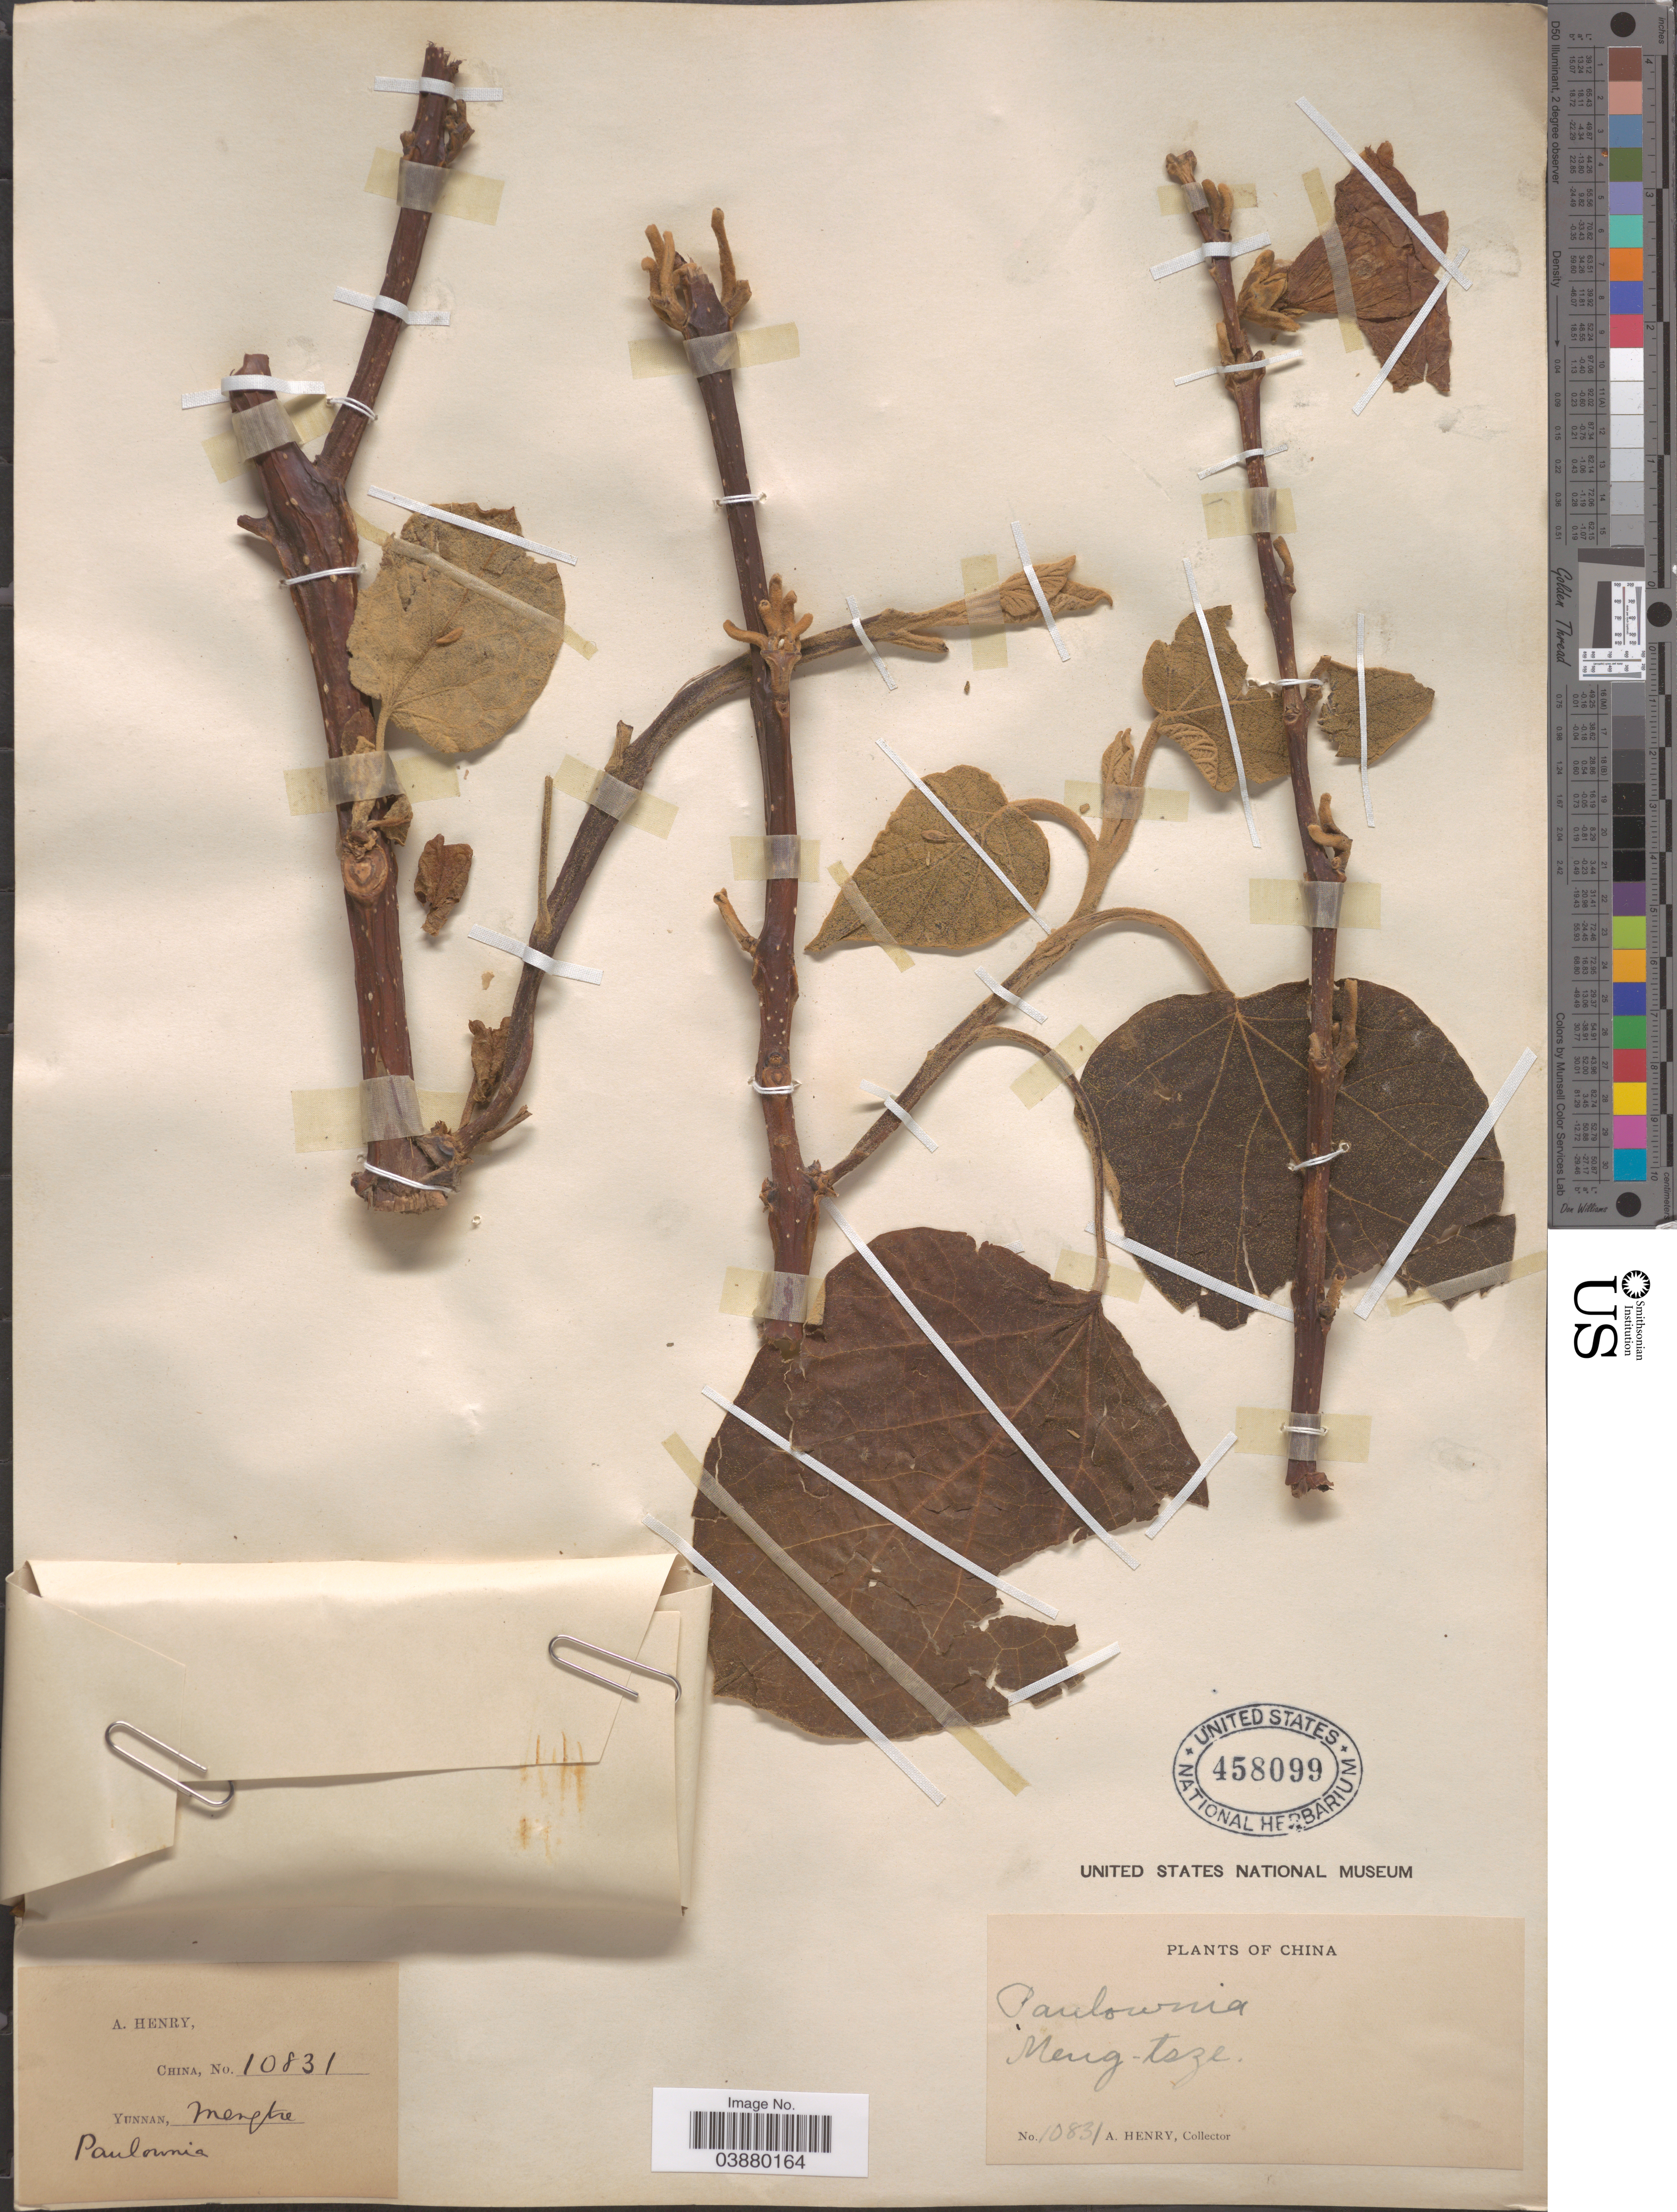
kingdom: Plantae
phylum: Tracheophyta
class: Magnoliopsida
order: Lamiales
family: Paulowniaceae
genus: Paulownia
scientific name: Paulownia sp.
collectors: A. Henry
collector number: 10831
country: China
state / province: Yunnan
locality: Meng-tsze.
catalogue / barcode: US 458099